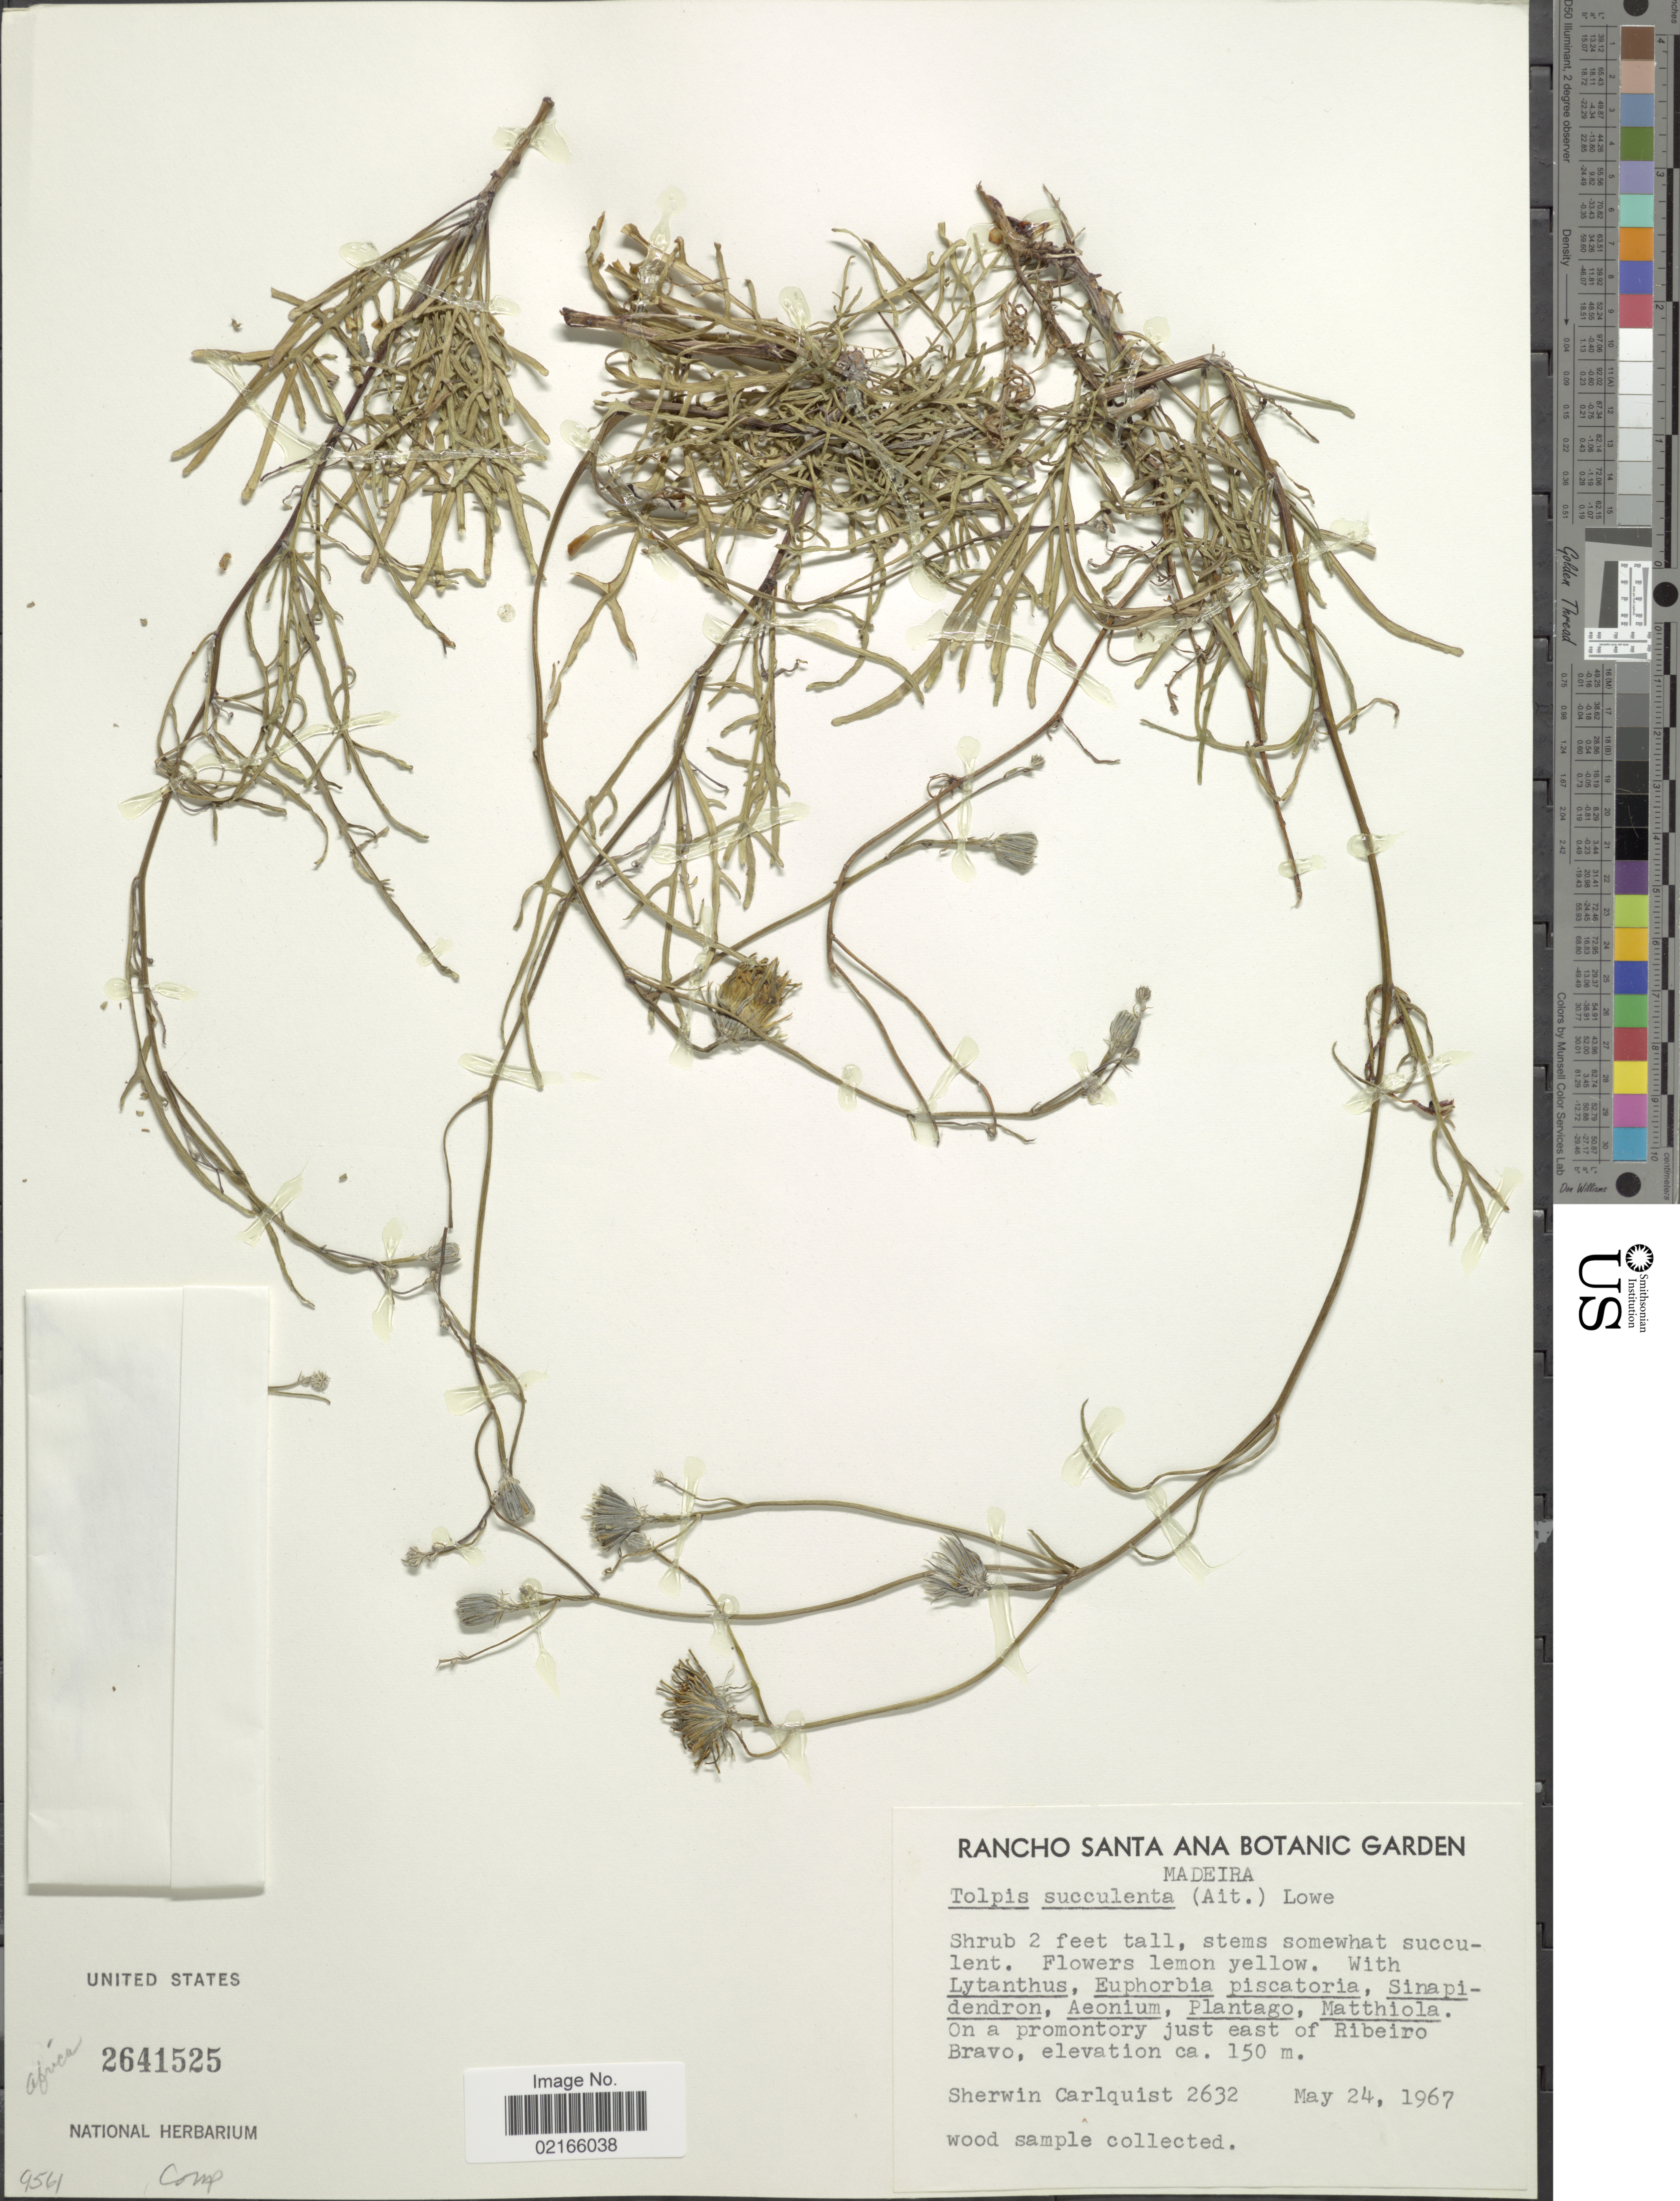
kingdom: Plantae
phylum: Tracheophyta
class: Magnoliopsida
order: Asterales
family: Asteraceae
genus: Tolpis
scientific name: Tolpis succulenta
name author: Lowe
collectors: S. Carlquist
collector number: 2632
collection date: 1967-05-24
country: Portugal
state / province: Madeira (Aut. Reg.)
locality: Rancho Santa Ana Botanic Garden, on a promontory just east of Ribeiro Bravo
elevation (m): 150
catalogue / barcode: US 2641525